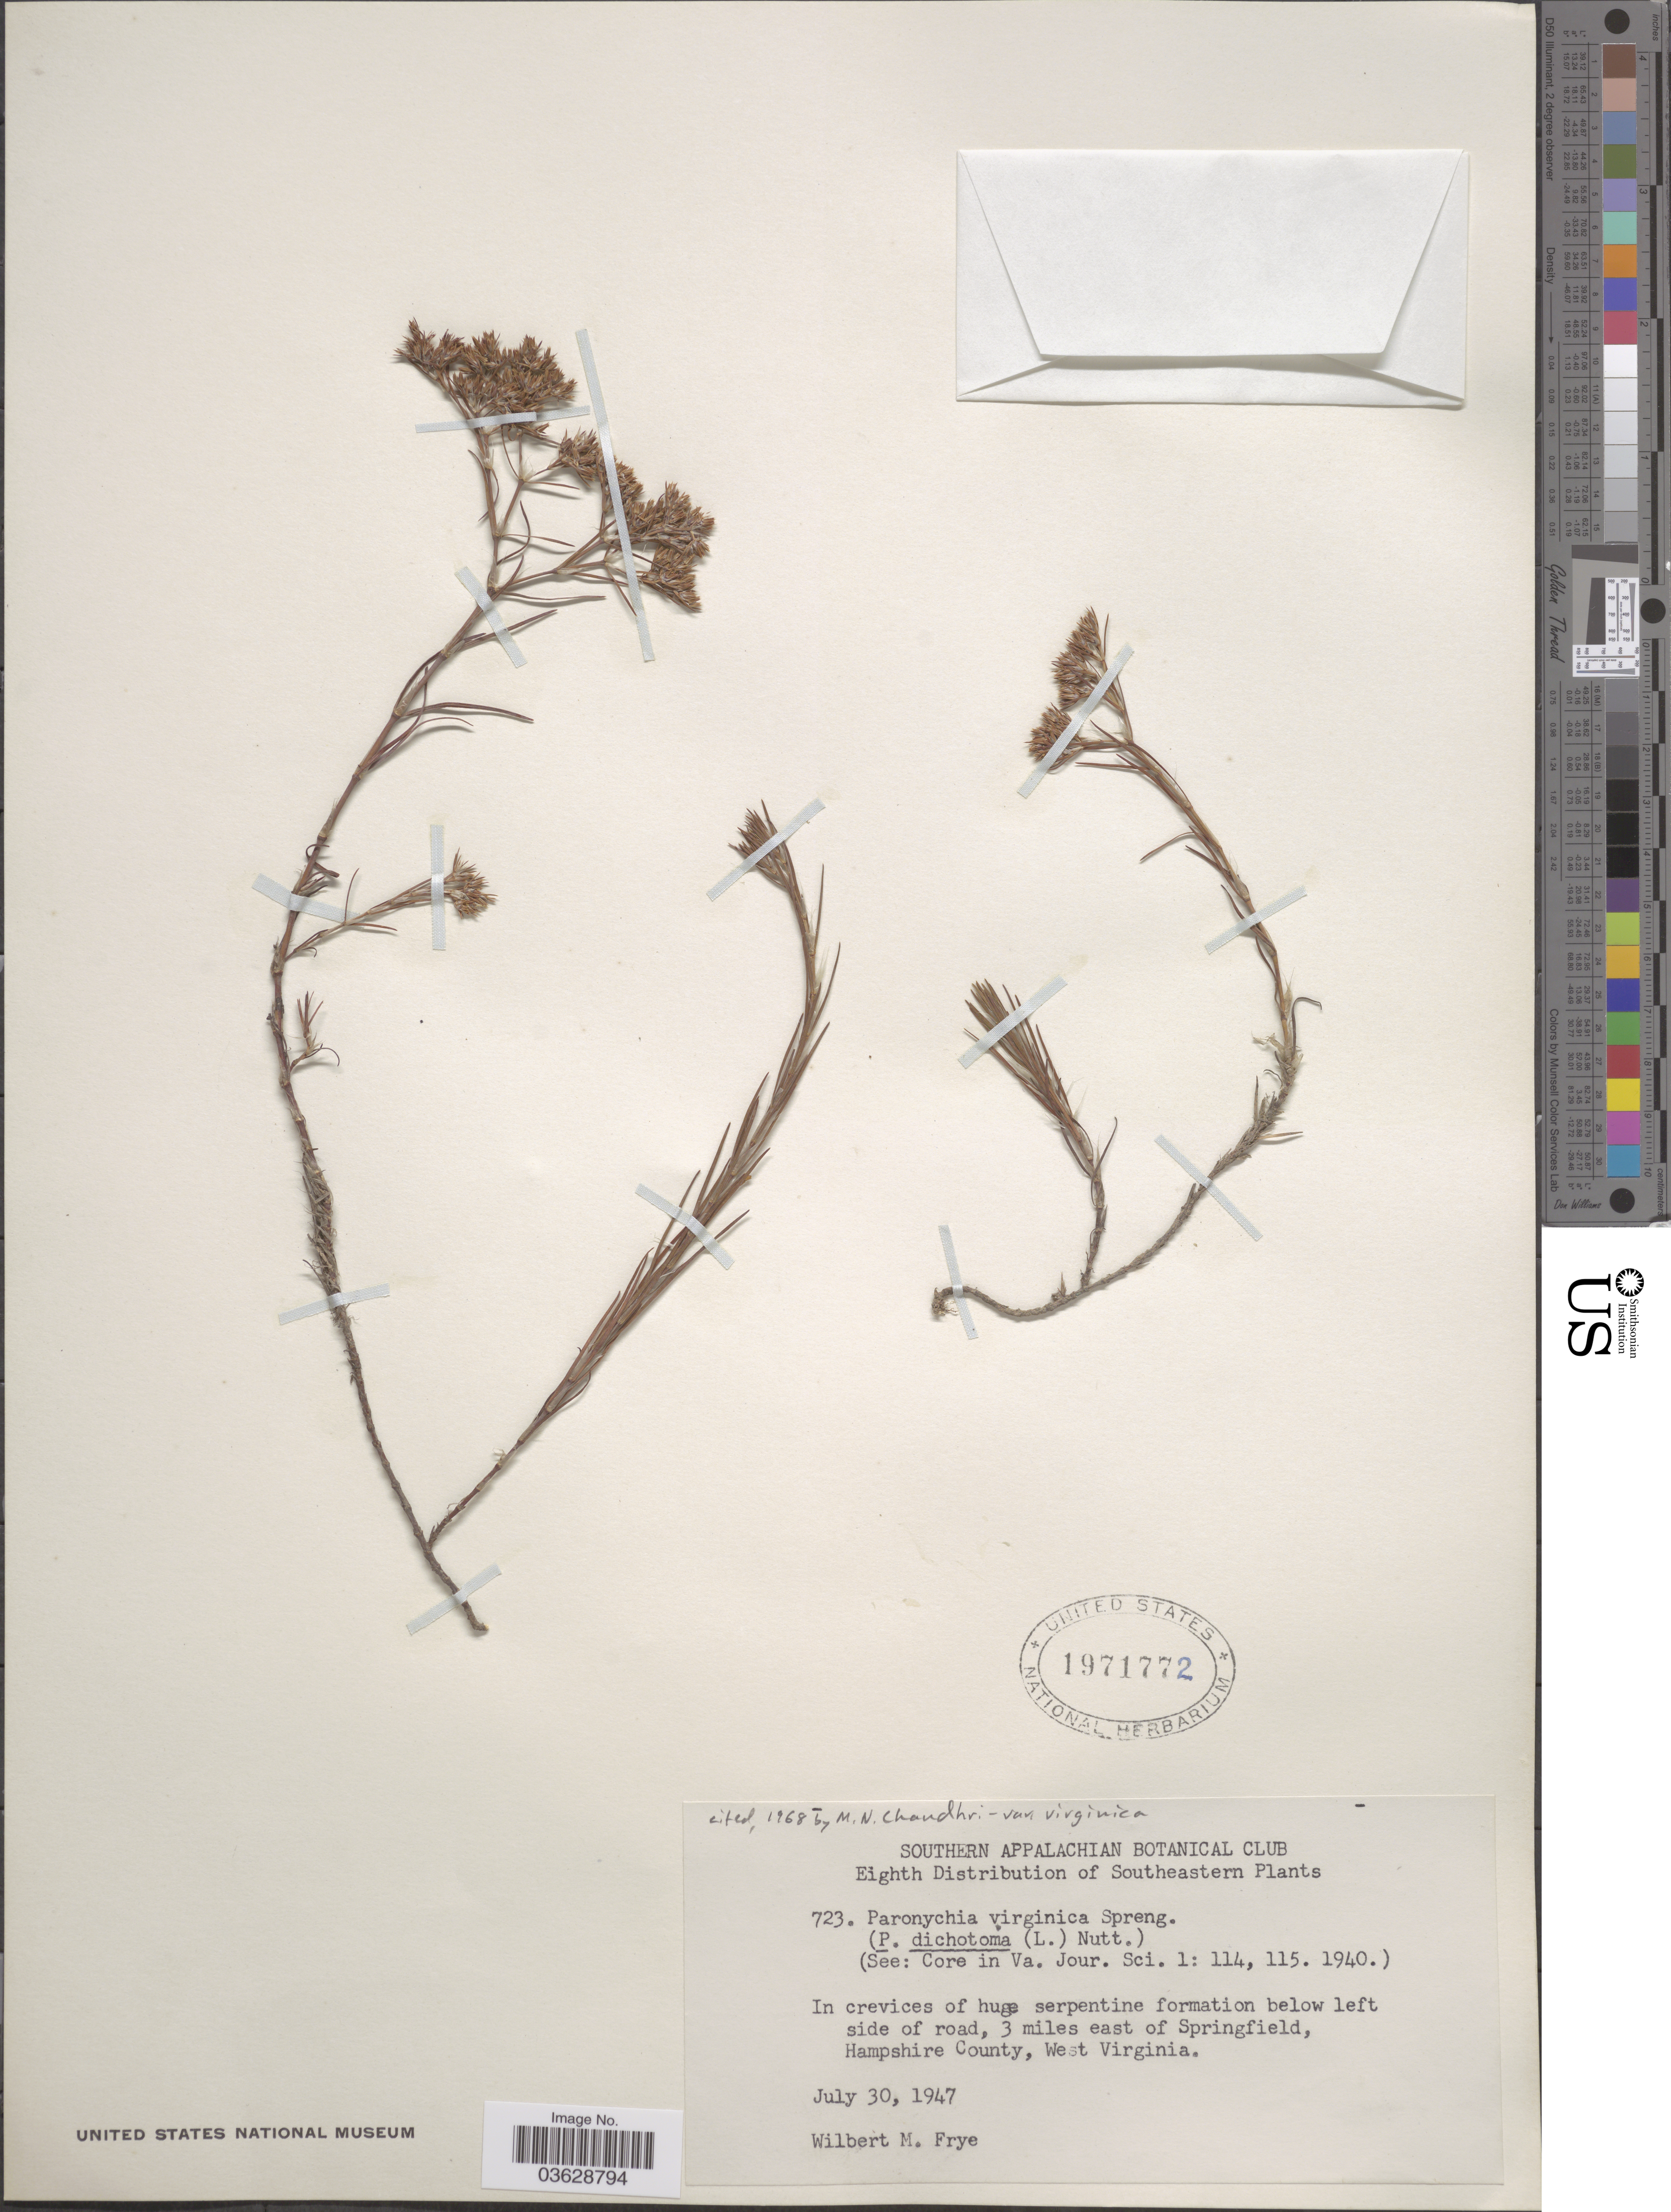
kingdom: Plantae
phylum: Tracheophyta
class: Magnoliopsida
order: Caryophyllales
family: Caryophyllaceae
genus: Paronychia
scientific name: Paronychia virginica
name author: Spreng.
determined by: Strong, Mark T., (BOT), Smithsonian Institution - National Museum of Natural History (UNITED STATES)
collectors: W. Frye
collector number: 723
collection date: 1947-07-30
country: United States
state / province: West Virginia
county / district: Hampshire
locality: Southeastern. In crevices of huge serpentine formation below left side of road, 3 miles east of Springfield, Hampshire County.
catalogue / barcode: US 1971772